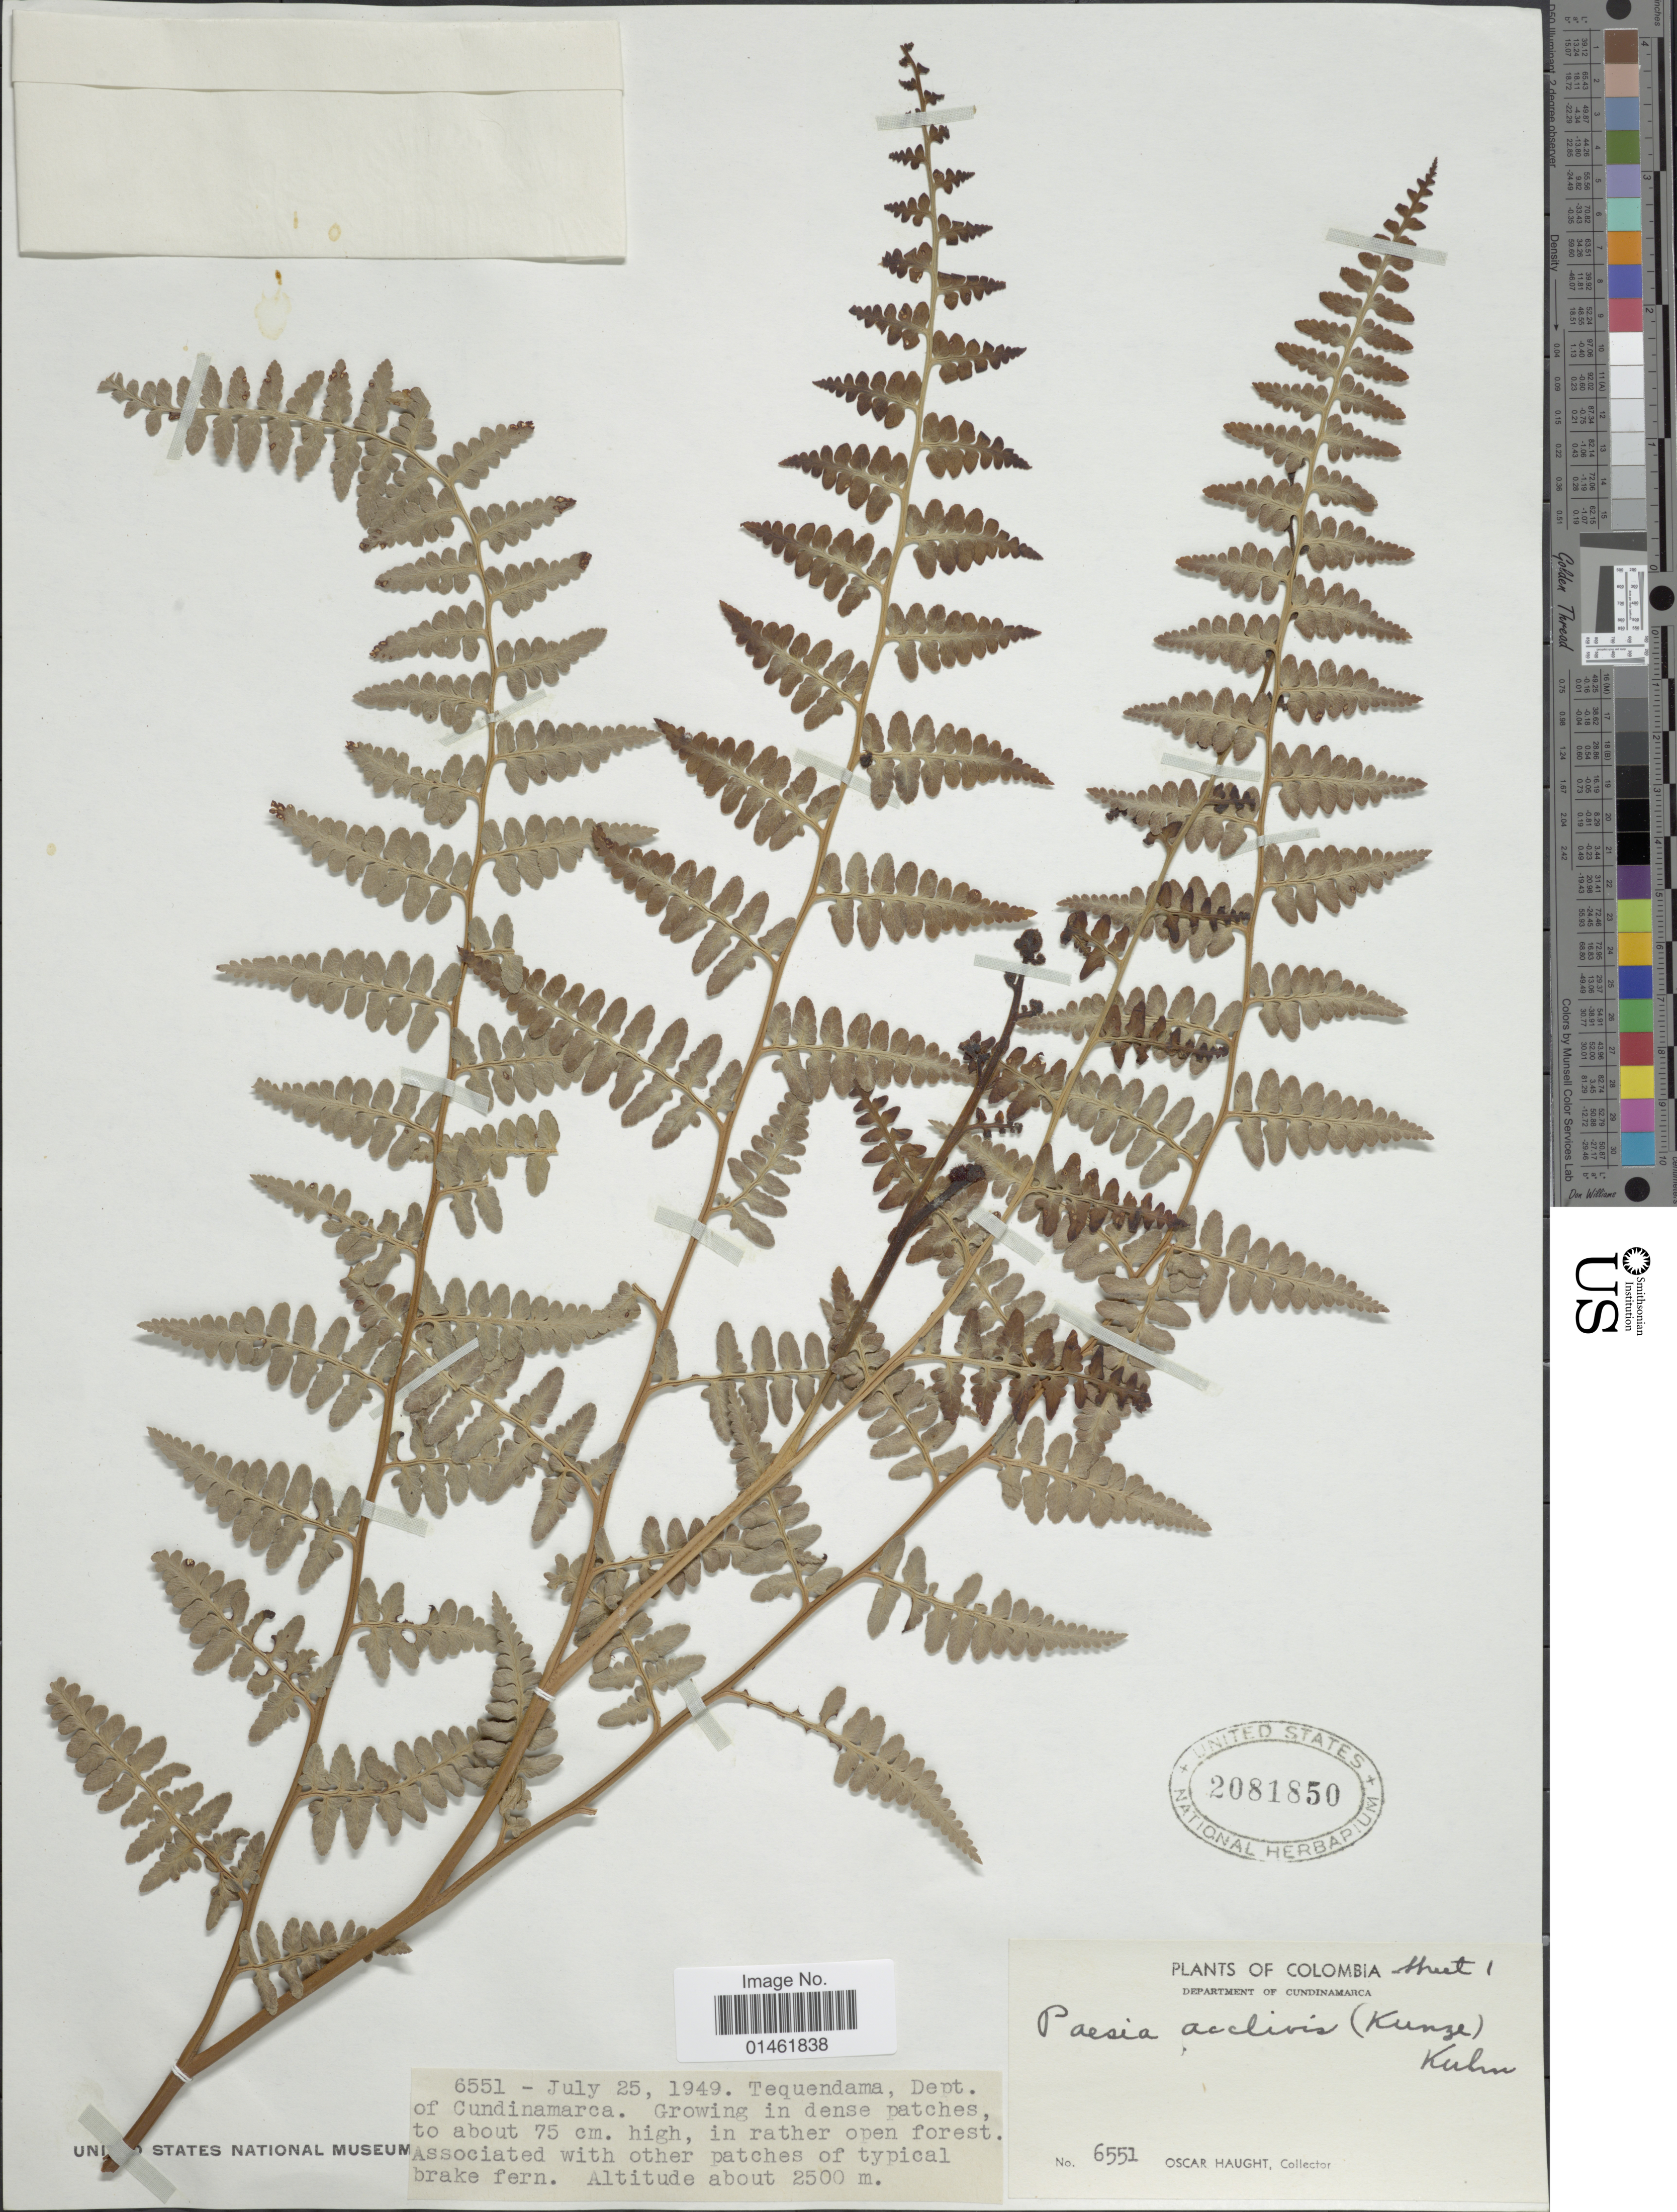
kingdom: Plantae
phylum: Tracheophyta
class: Polypodiopsida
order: Polypodiales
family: Dennstaedtiaceae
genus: Paesia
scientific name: Paesia glandulosa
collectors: O. L. Haught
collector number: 6551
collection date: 1949-07-25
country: Colombia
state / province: Cundinamarca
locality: Tequendama, Dept. of Cundinamarca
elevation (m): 2500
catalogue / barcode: US 2081850